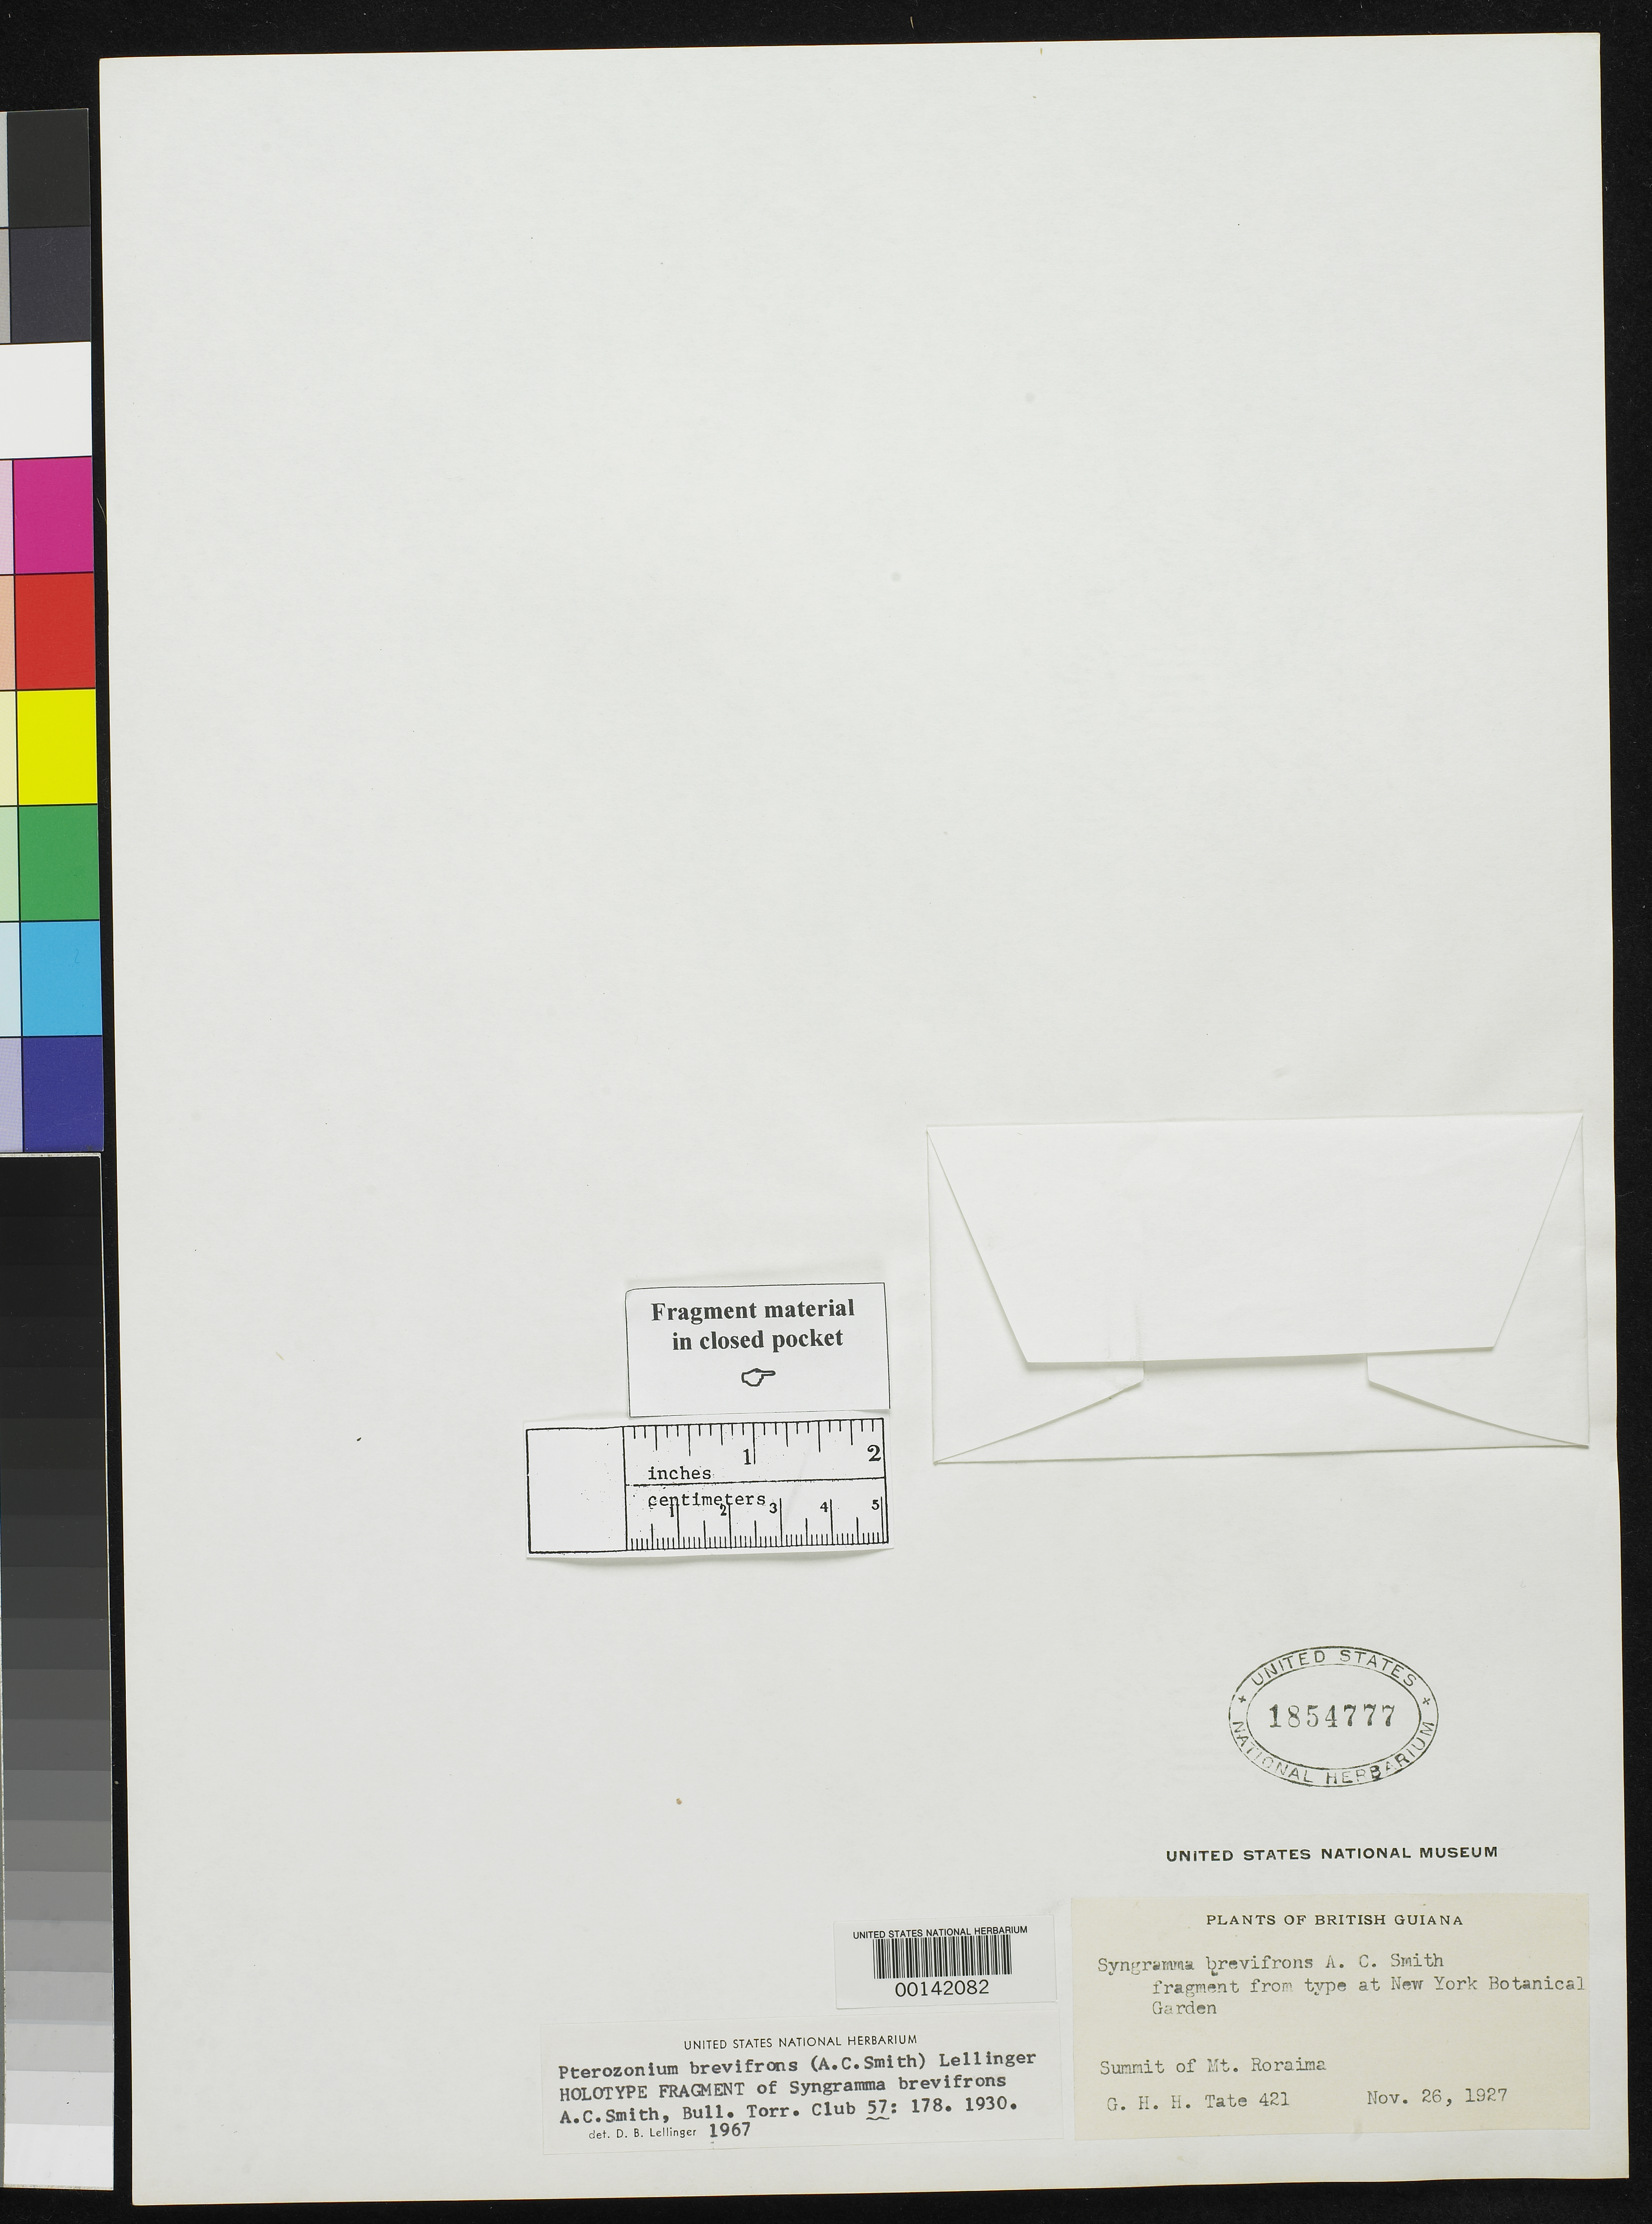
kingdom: Plantae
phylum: Tracheophyta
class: Polypodiopsida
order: Polypodiales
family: Pteridaceae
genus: Syngramma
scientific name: Syngramma brevifrons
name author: A.C. Sm.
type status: Holotype Fragment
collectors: G. H. H.Tate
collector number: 421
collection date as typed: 26 Nov 1927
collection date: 1927-11-26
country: Guyana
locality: Summit of Mt. Roraima.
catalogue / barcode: US 1854777